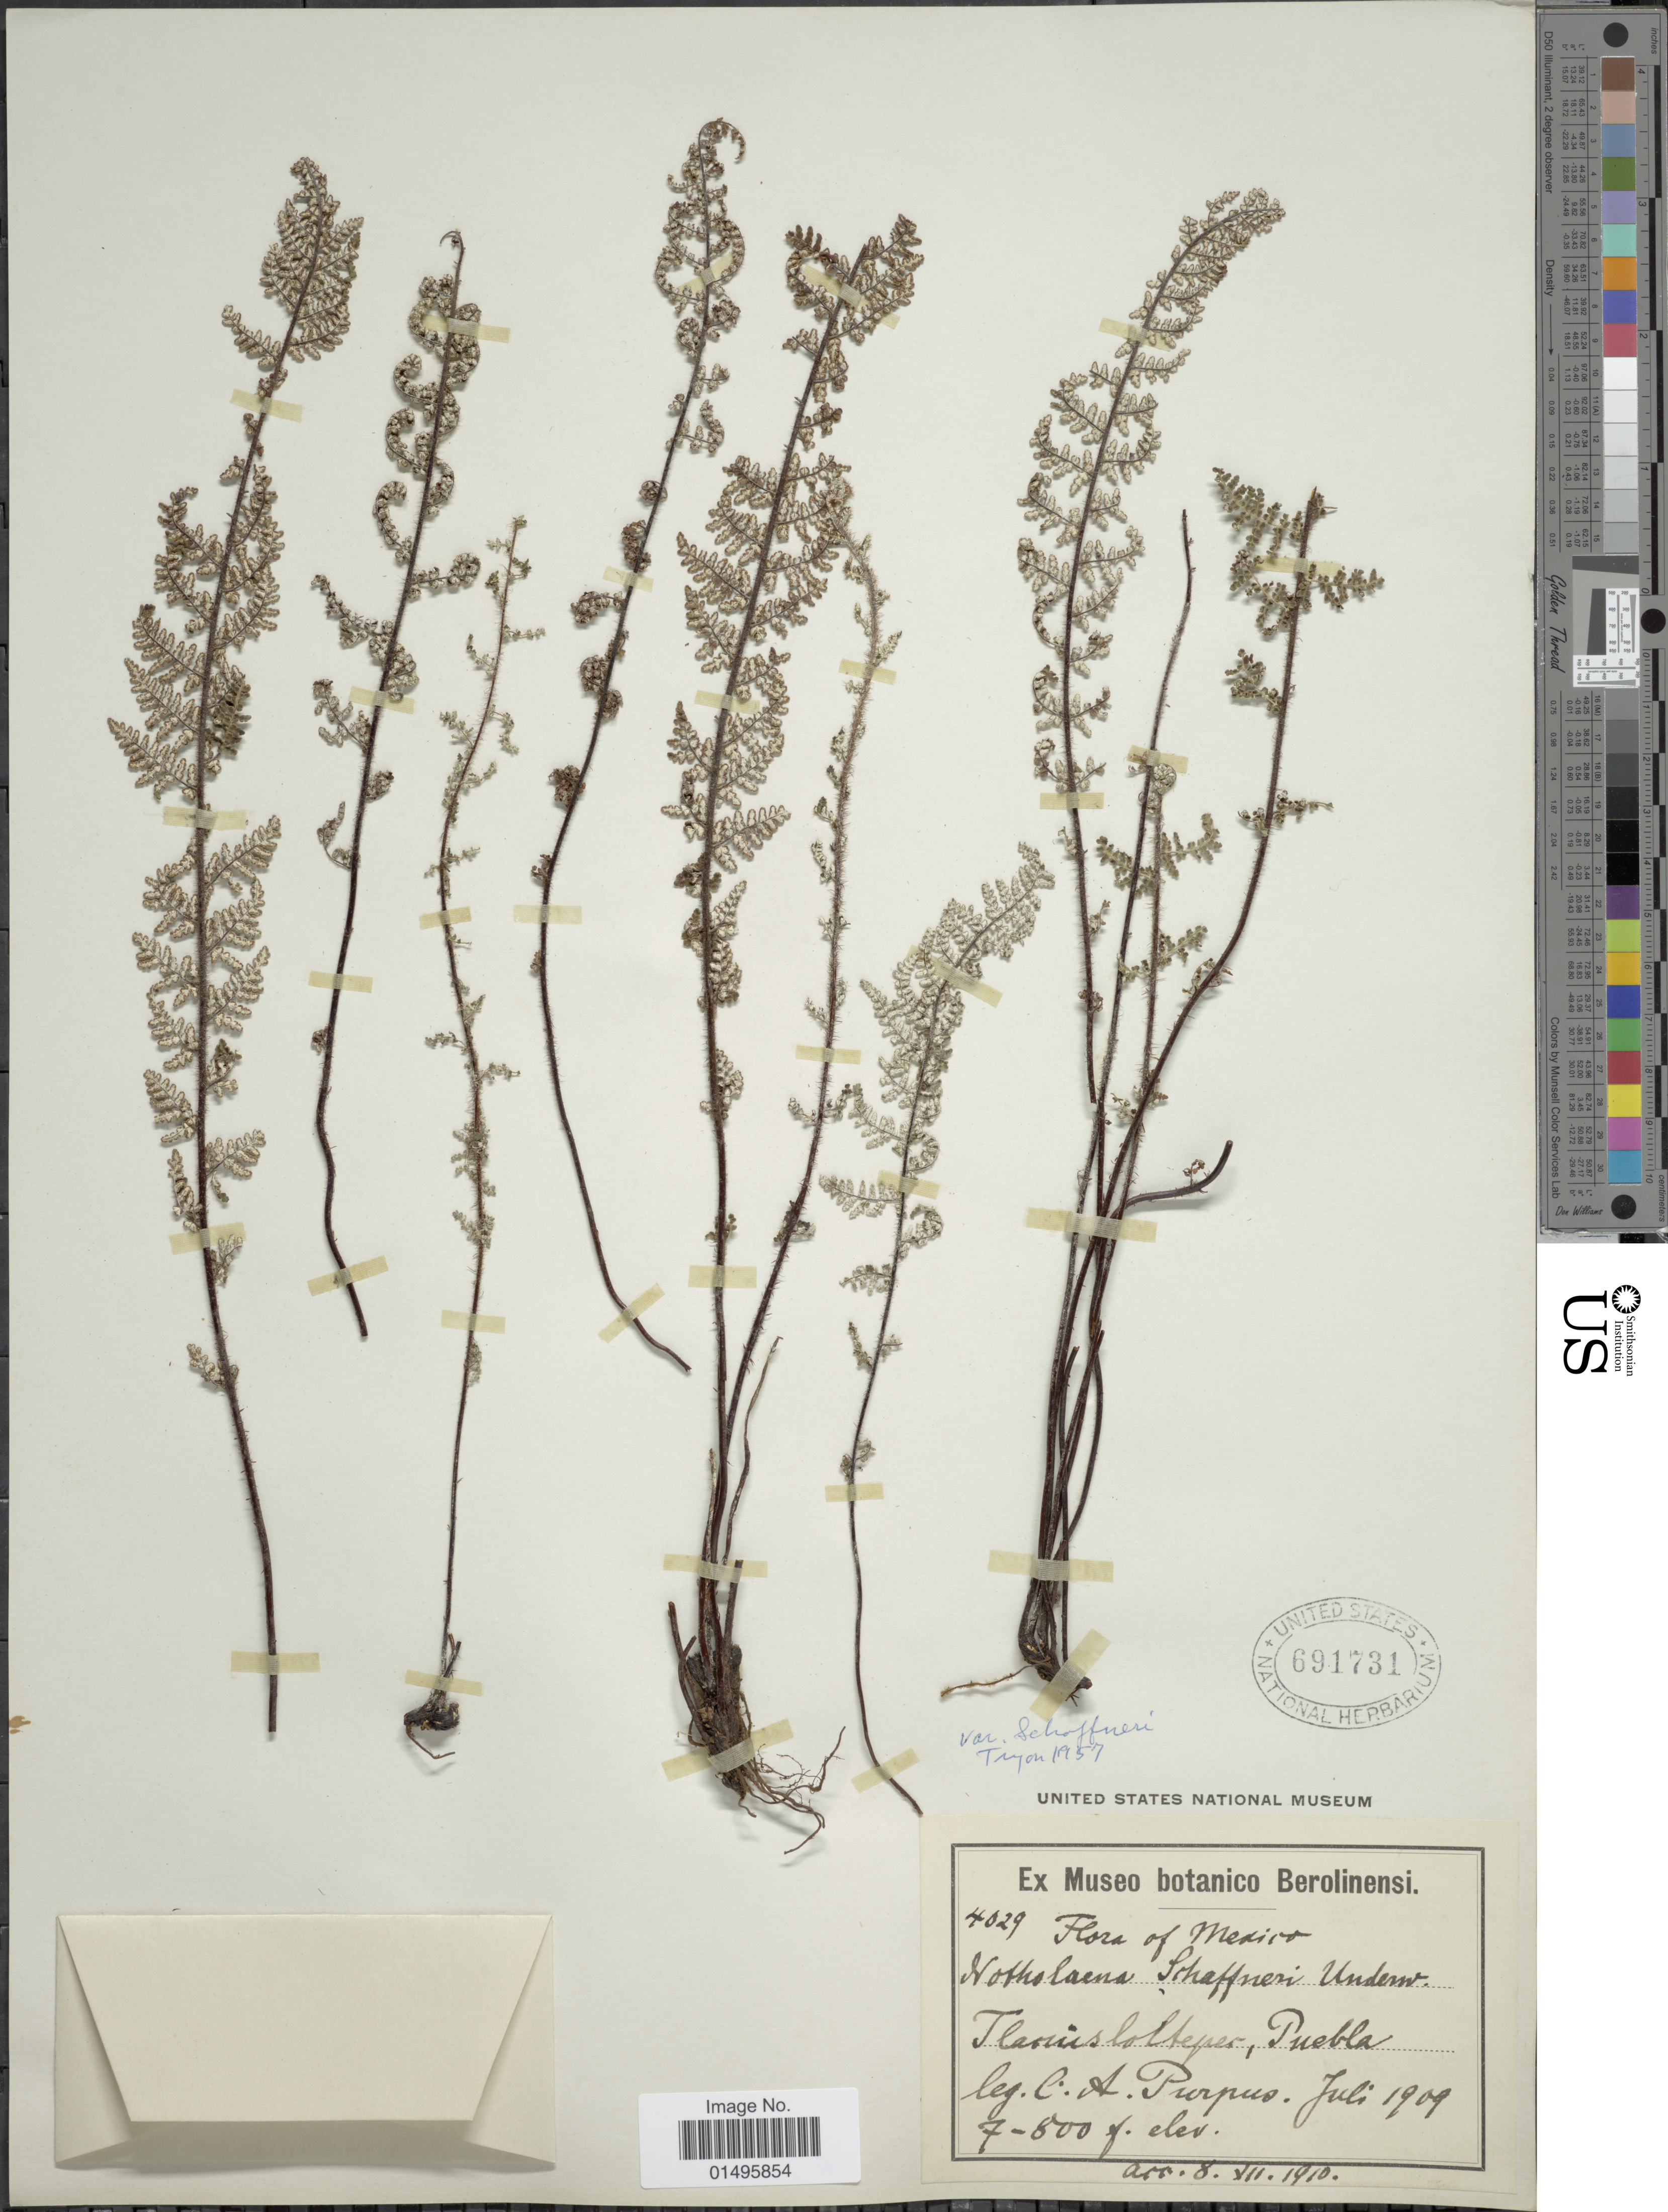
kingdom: Plantae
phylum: Tracheophyta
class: Polypodiopsida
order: Polypodiales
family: Pteridaceae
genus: Notholaena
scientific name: Notholaena schaffneri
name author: (E. Fourn.) Underw.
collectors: C. A. Purpus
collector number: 4029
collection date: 1909-07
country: Mexico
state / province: Puebla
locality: Mexico, Flaruisloteper.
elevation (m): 213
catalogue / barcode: US 691731